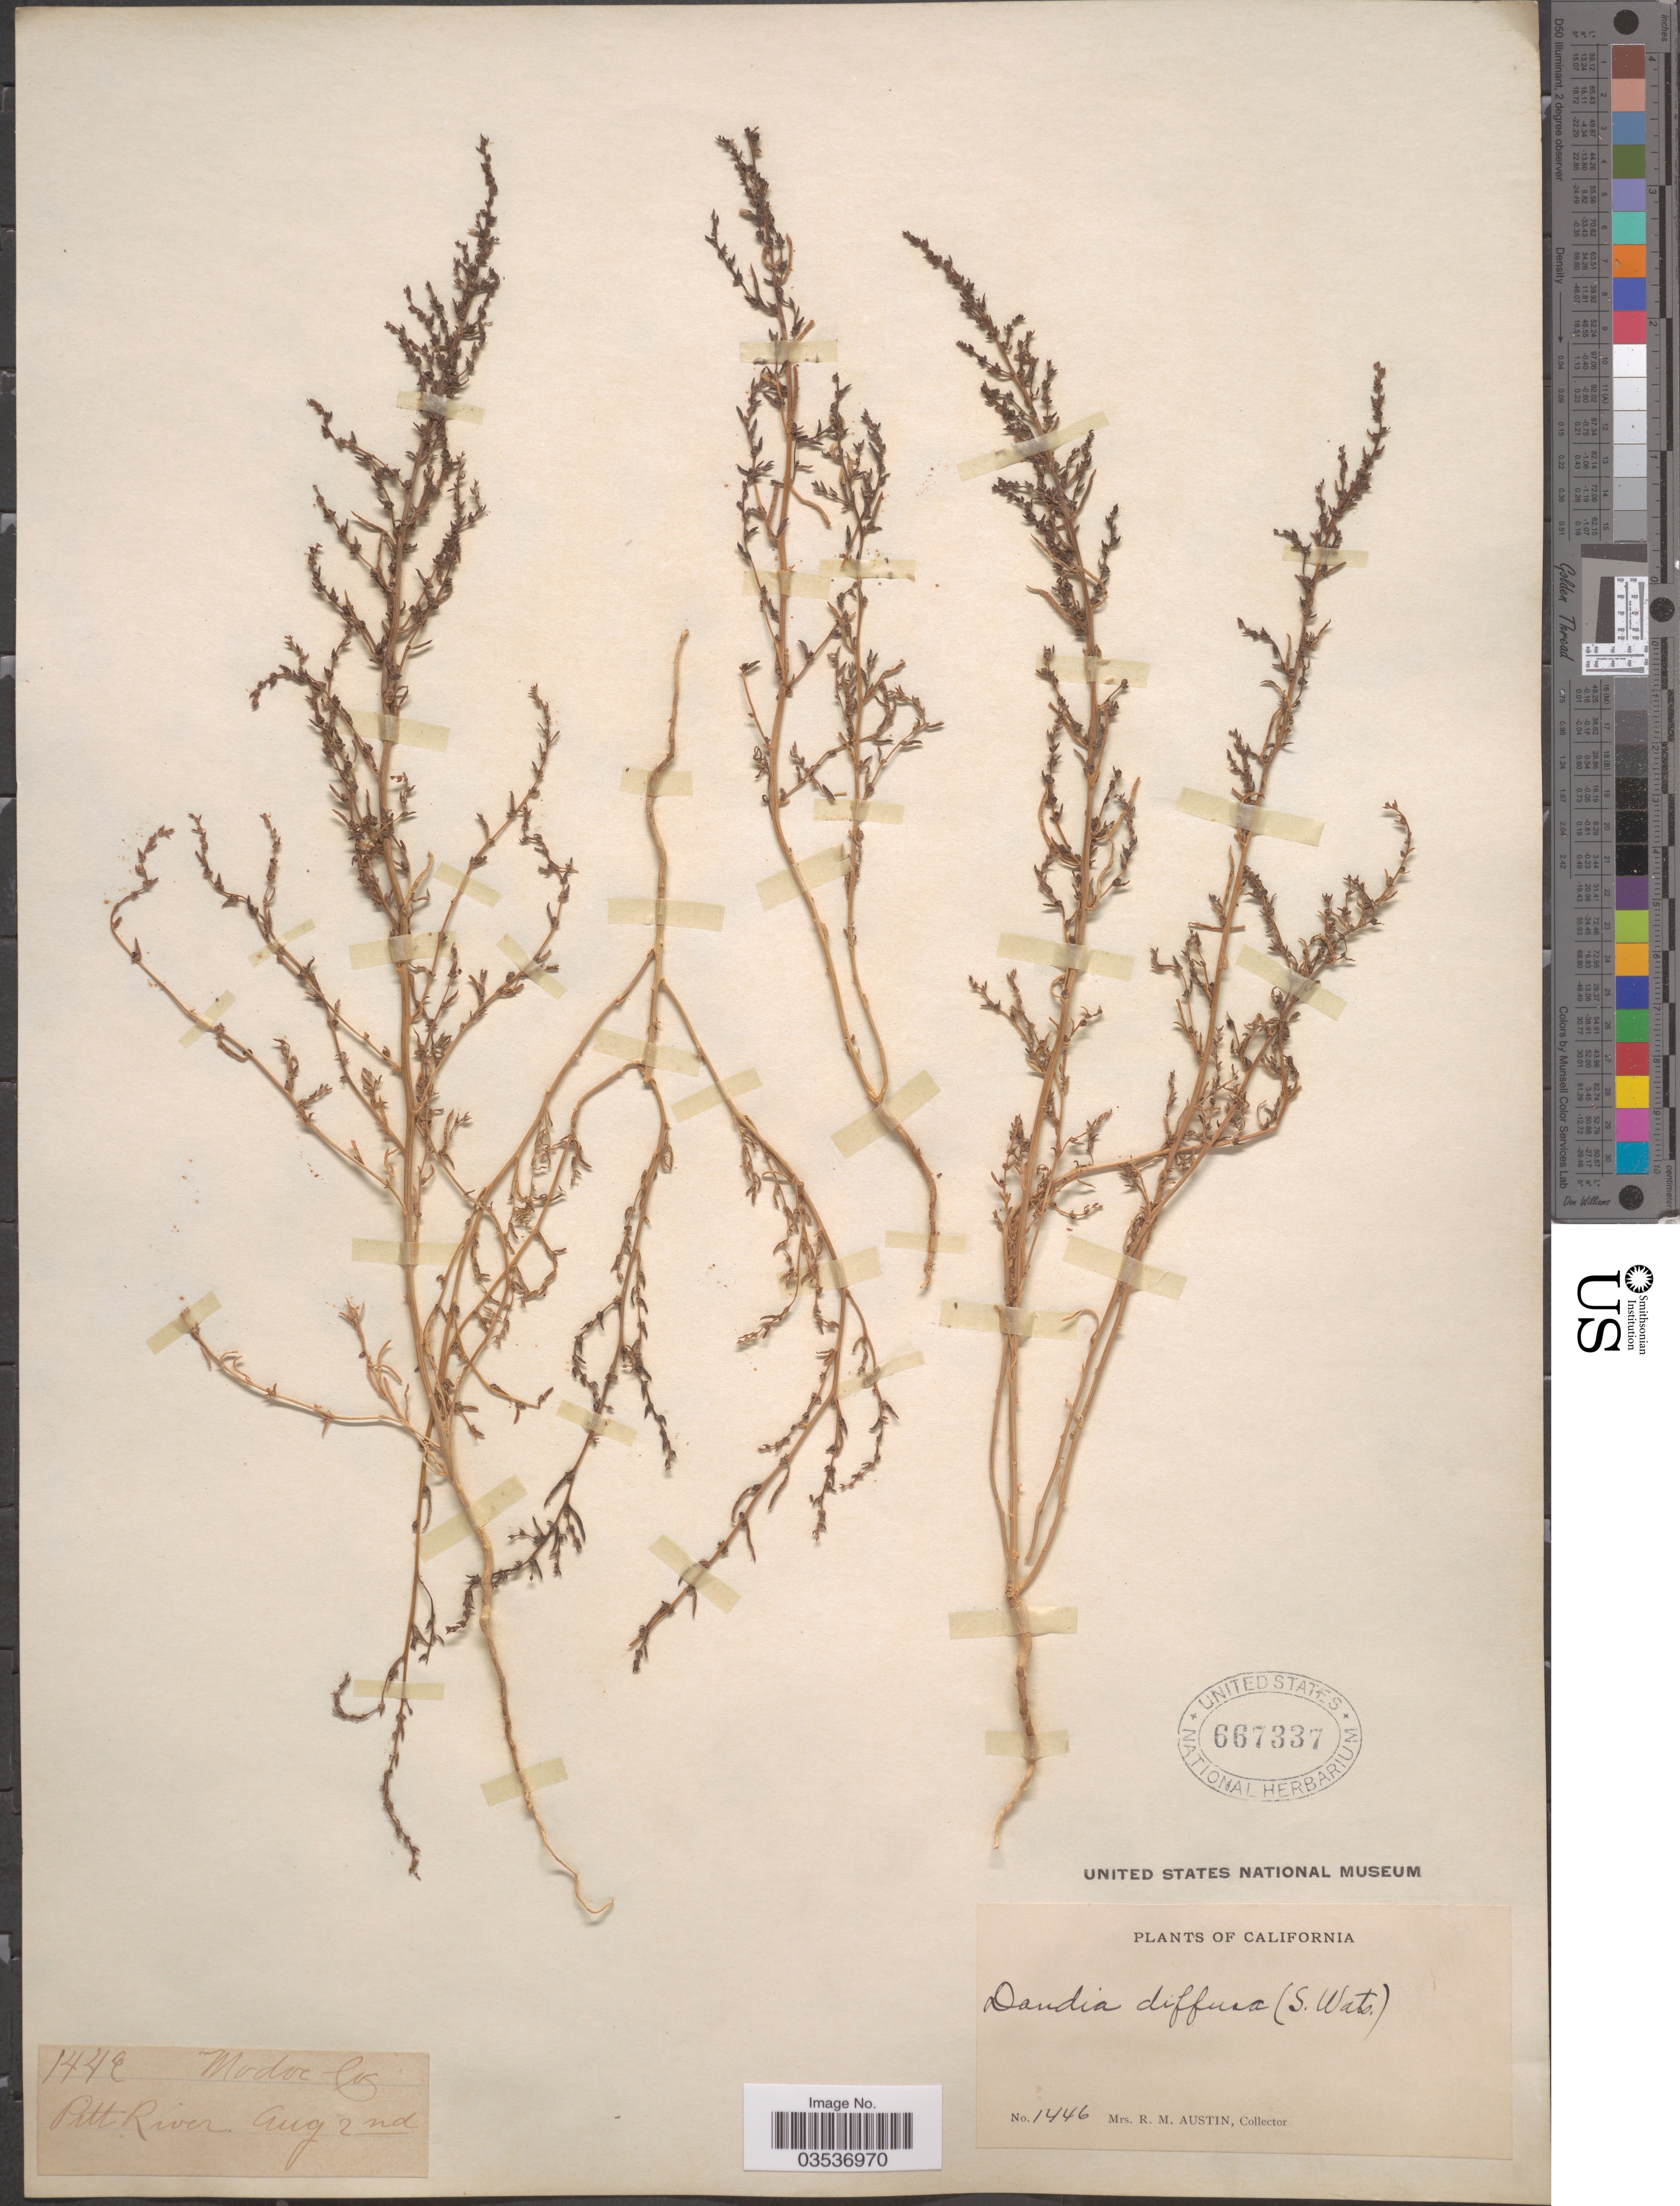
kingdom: Plantae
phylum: Tracheophyta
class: Magnoliopsida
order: Caryophyllales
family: Amaranthaceae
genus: Suaeda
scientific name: Suaeda nigra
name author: (Raf.) J.F. Macbr.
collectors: R. Austin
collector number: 1446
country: United States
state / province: California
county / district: Modoc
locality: Modoc Co. Pitt River.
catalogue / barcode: US 667337